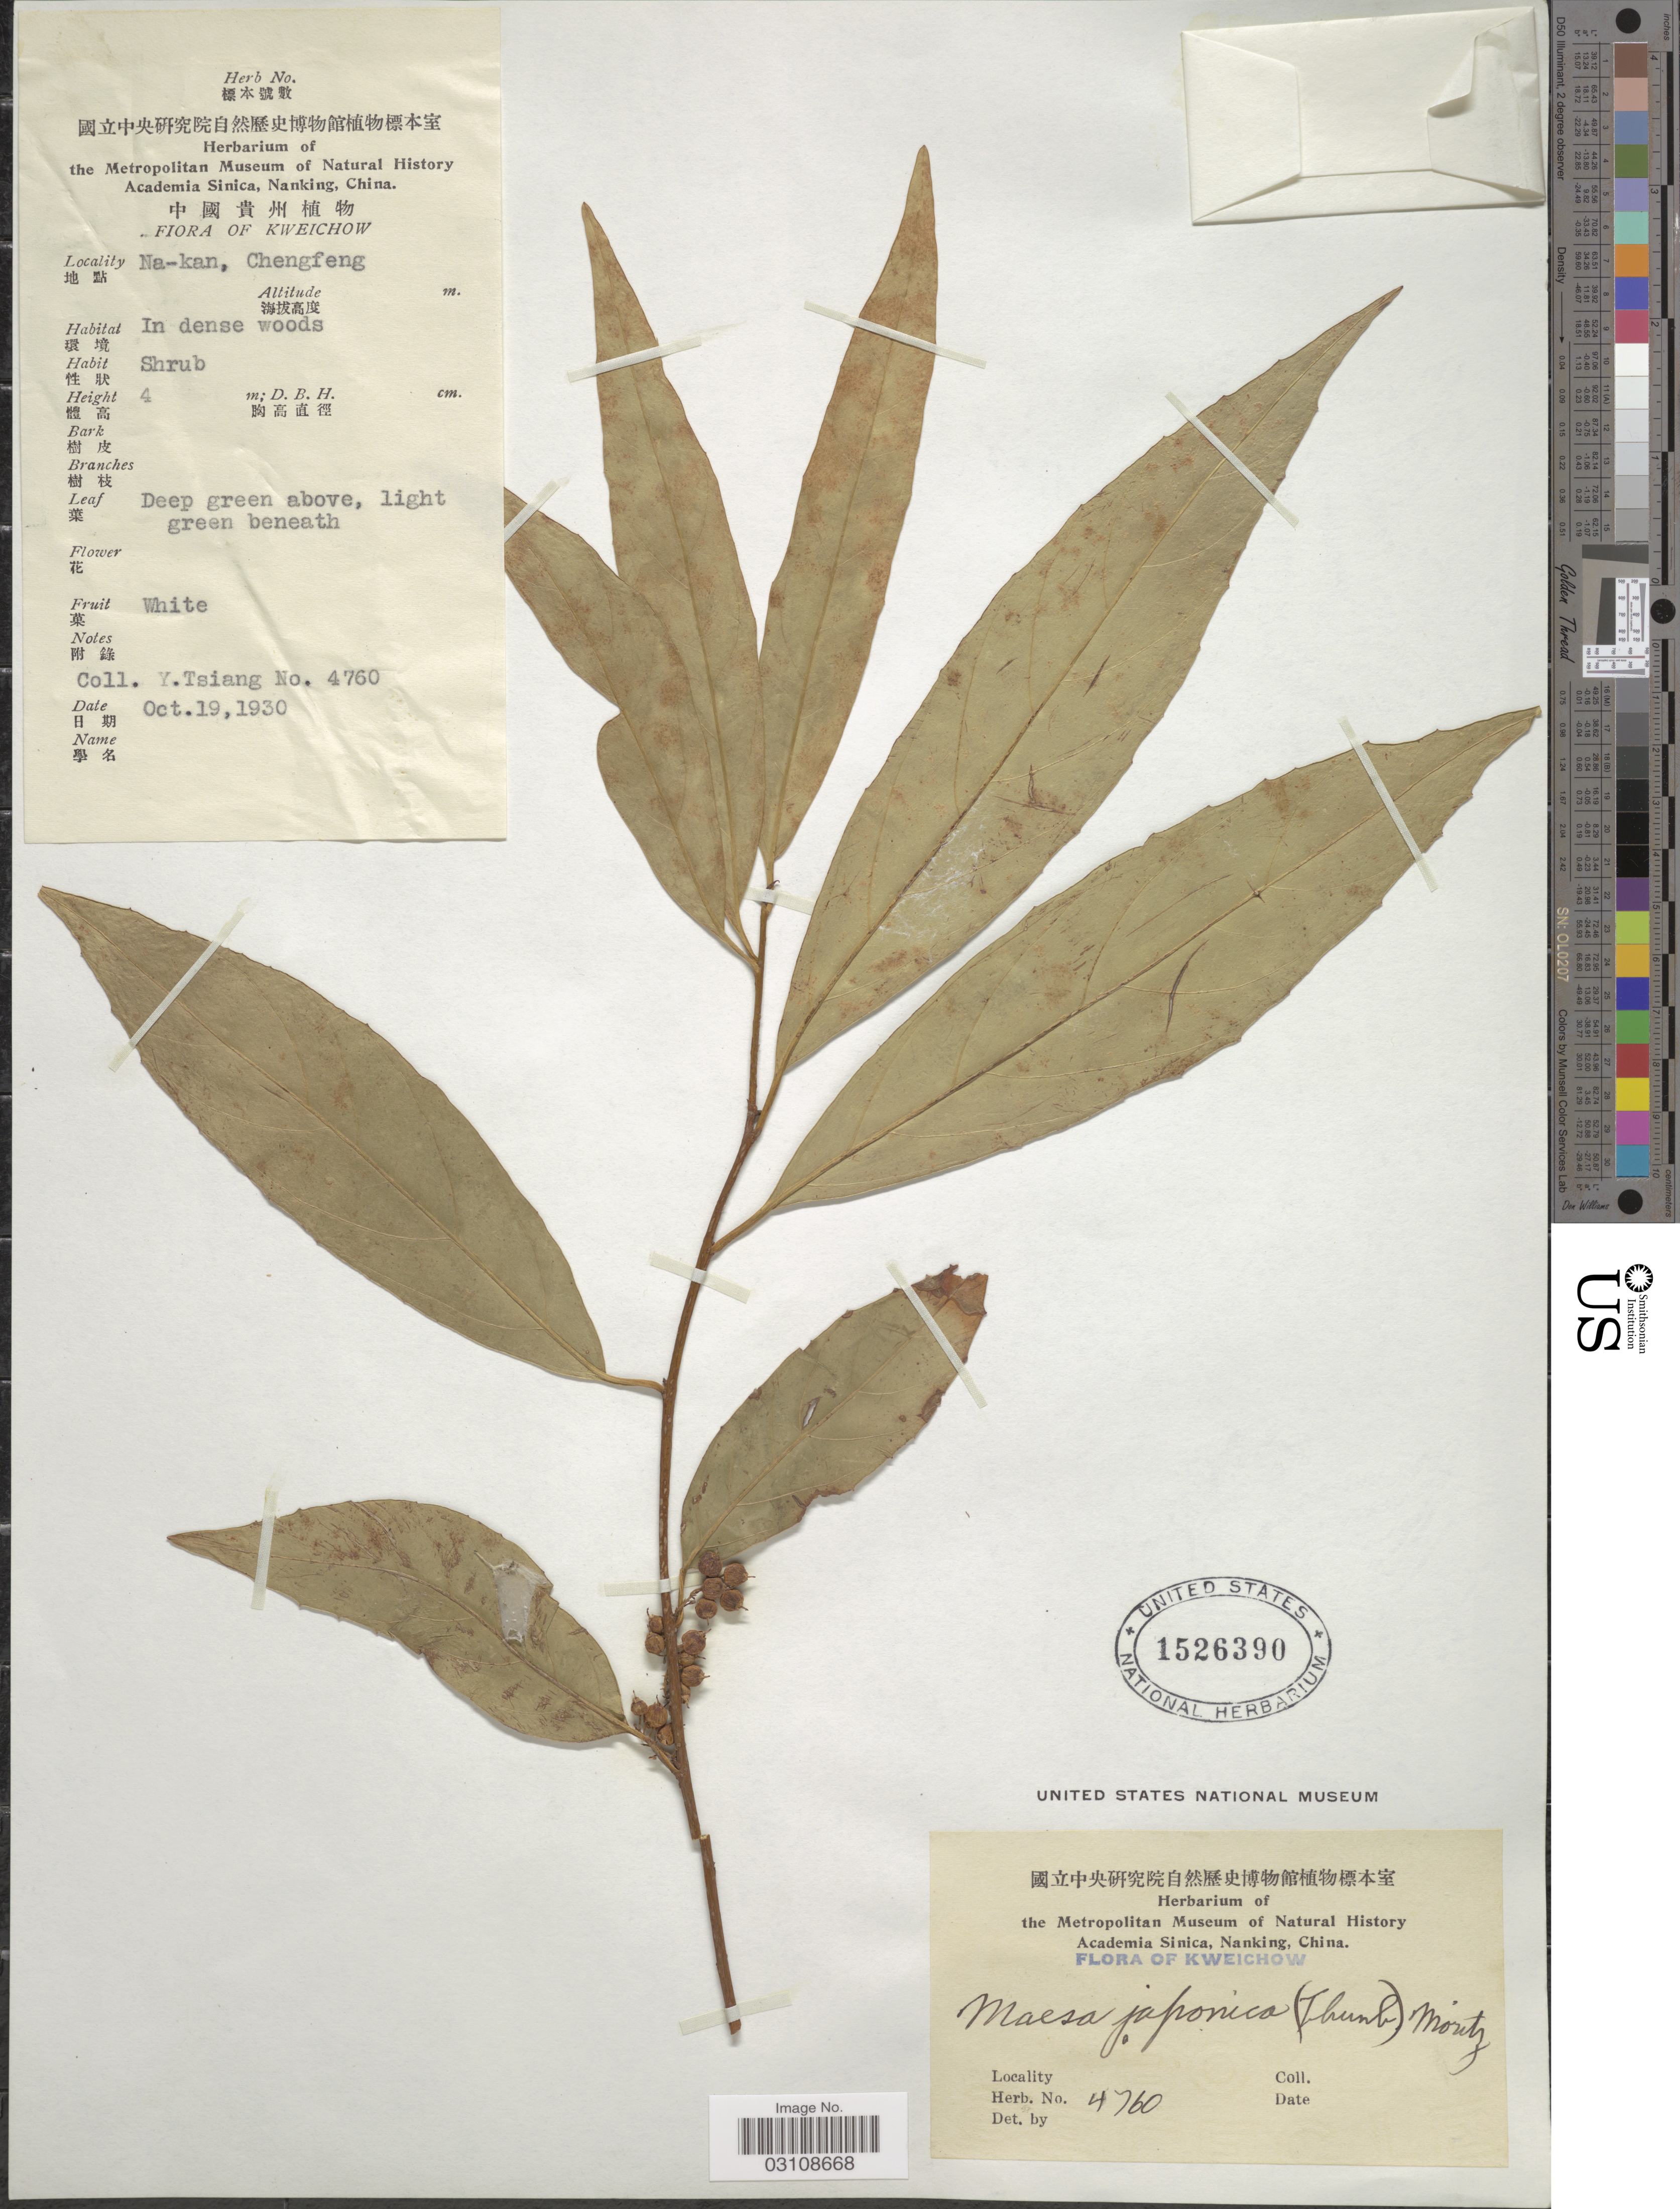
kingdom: Plantae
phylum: Tracheophyta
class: Magnoliopsida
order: Ericales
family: Primulaceae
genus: Maesa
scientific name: Maesa japonica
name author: Merr.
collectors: Y. Tsiang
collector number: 4760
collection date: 1930-10-19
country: China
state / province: Guizhou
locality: Kweichow.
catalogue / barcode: US 1526390